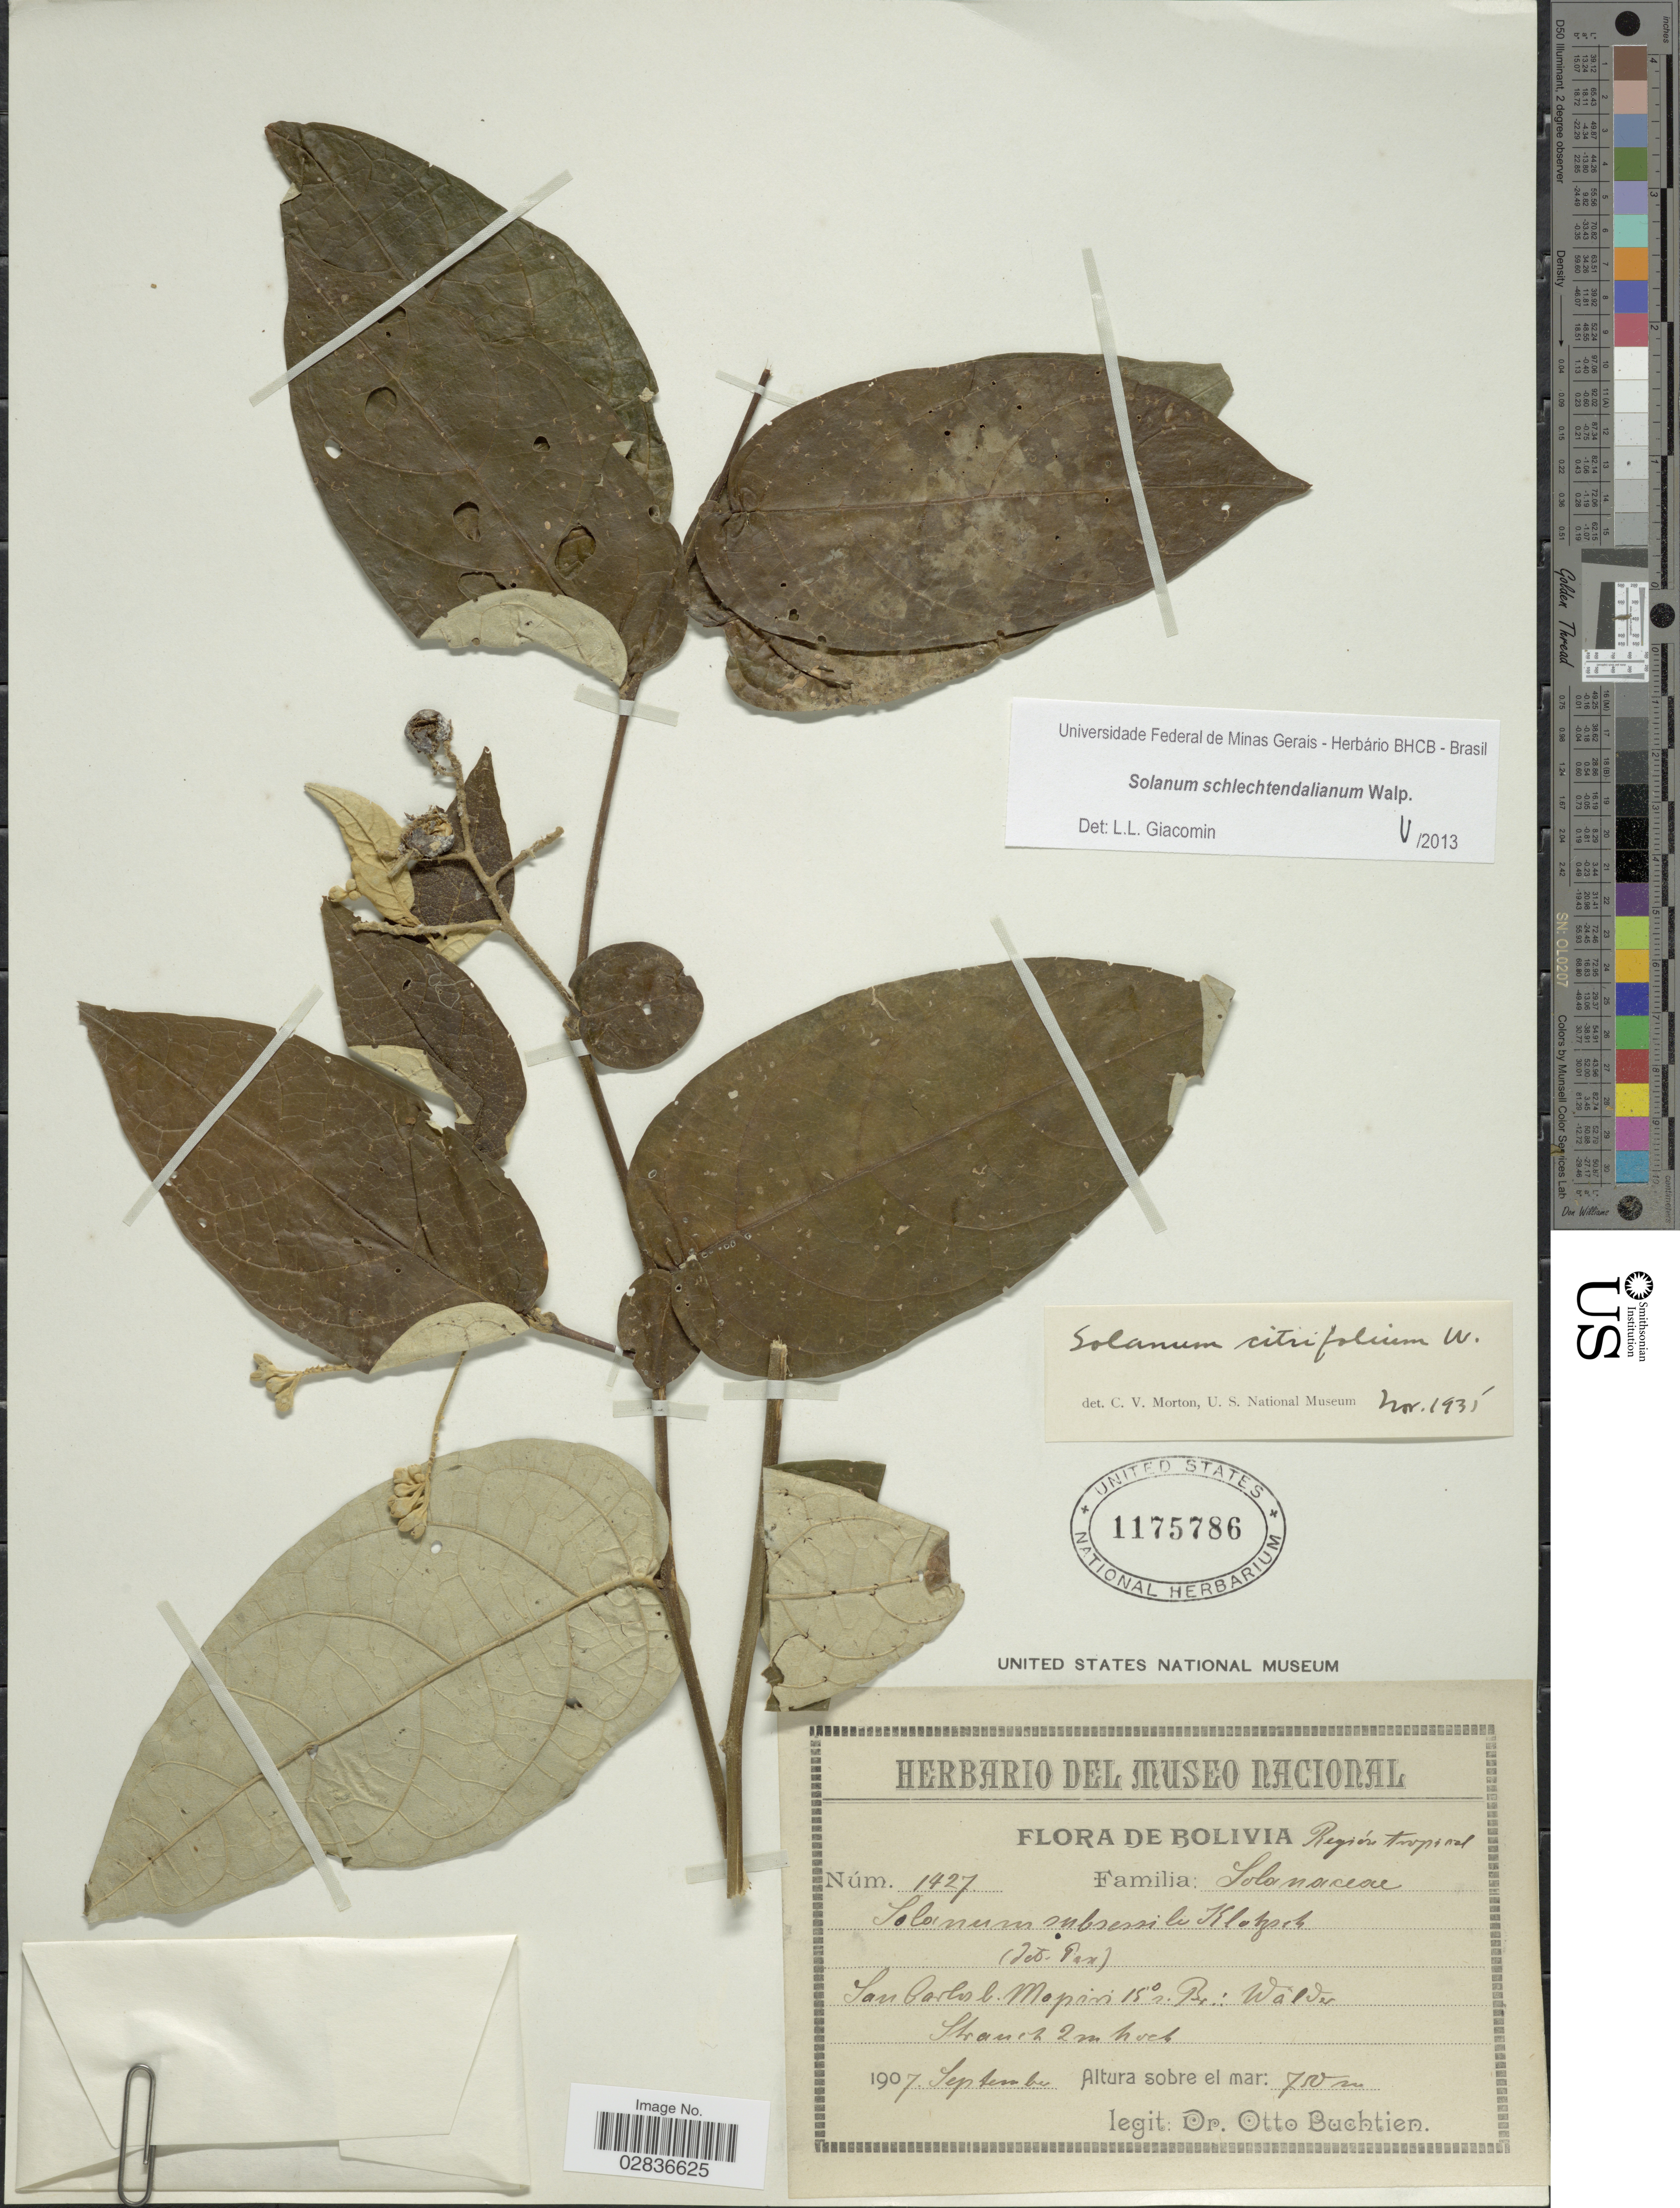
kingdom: Plantae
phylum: Tracheophyta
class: Magnoliopsida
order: Solanales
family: Solanaceae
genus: Solanum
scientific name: Solanum schlechtendalianum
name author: Walp.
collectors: O. Buchtien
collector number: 1427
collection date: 1907-09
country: Bolivia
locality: Región tropical. San Carlos b. Mapiri 15° r. Br.: Wälder.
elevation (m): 750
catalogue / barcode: US 1175786